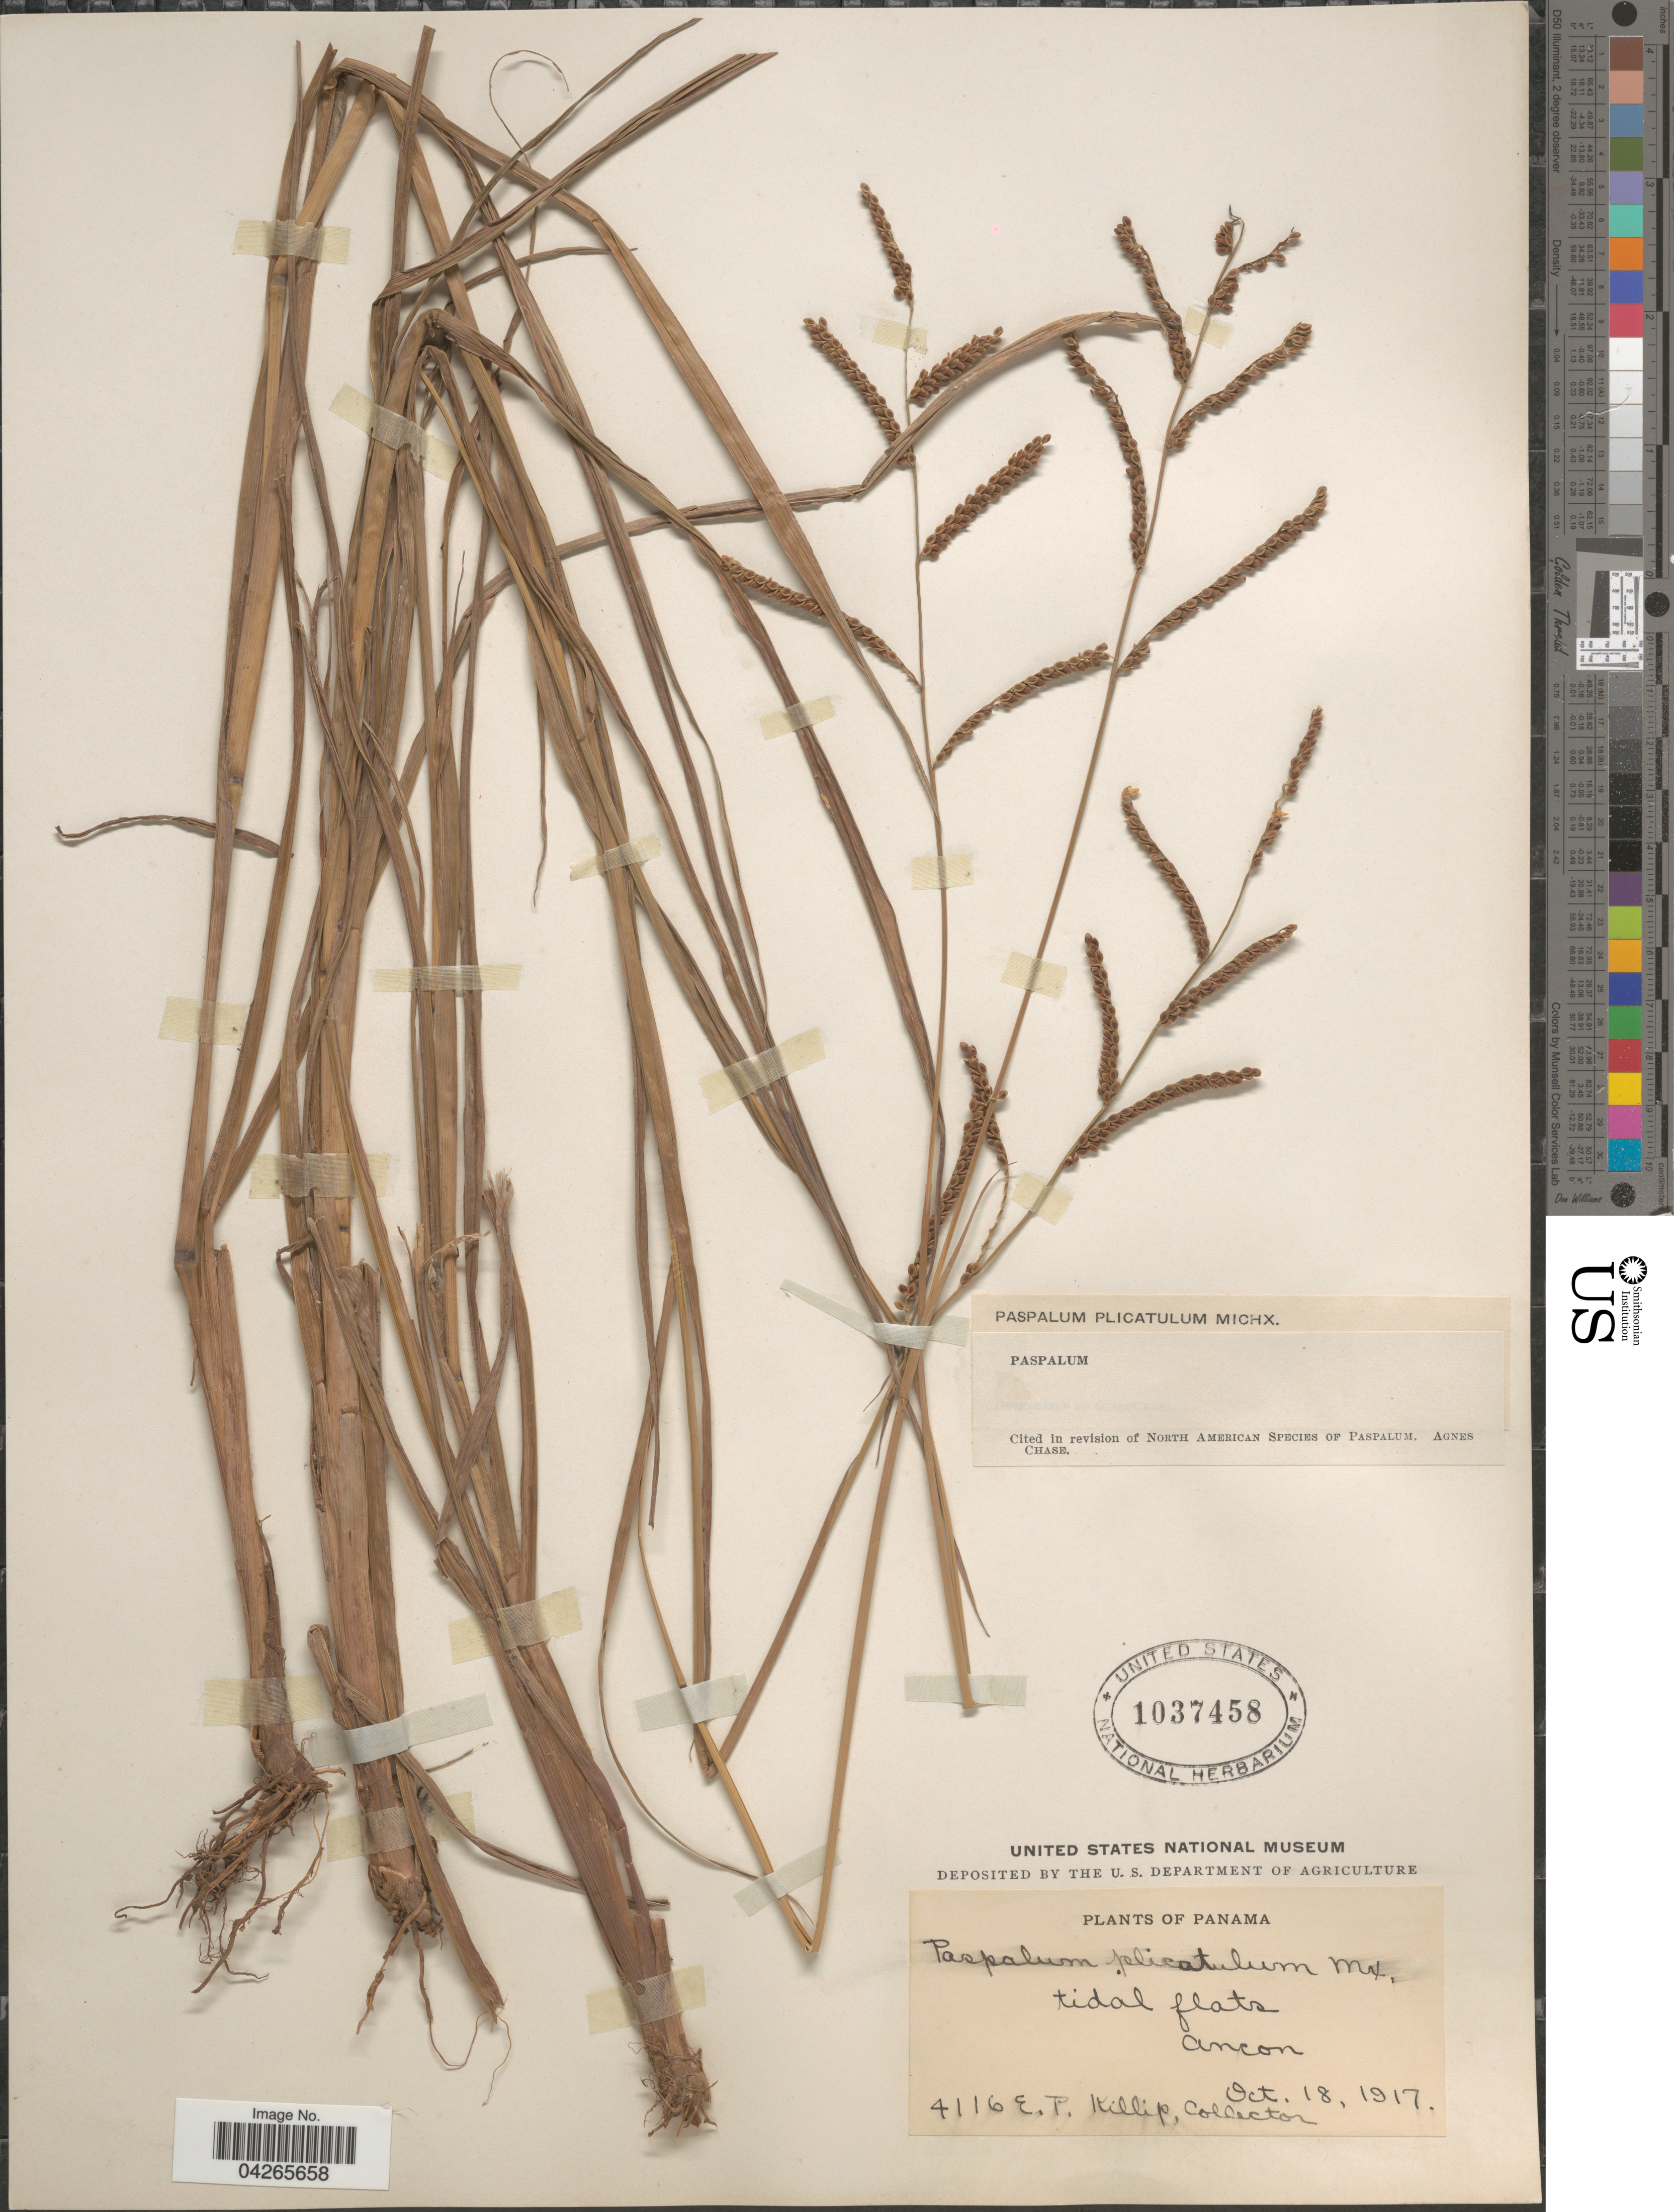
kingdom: Plantae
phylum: Tracheophyta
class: Liliopsida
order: Poales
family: Poaceae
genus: Paspalum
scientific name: Paspalum plicatulum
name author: Michx.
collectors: E. P. Killip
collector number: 4116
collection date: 1917-10-18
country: Panama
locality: Tidal flats. Ancon.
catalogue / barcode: US 1037458